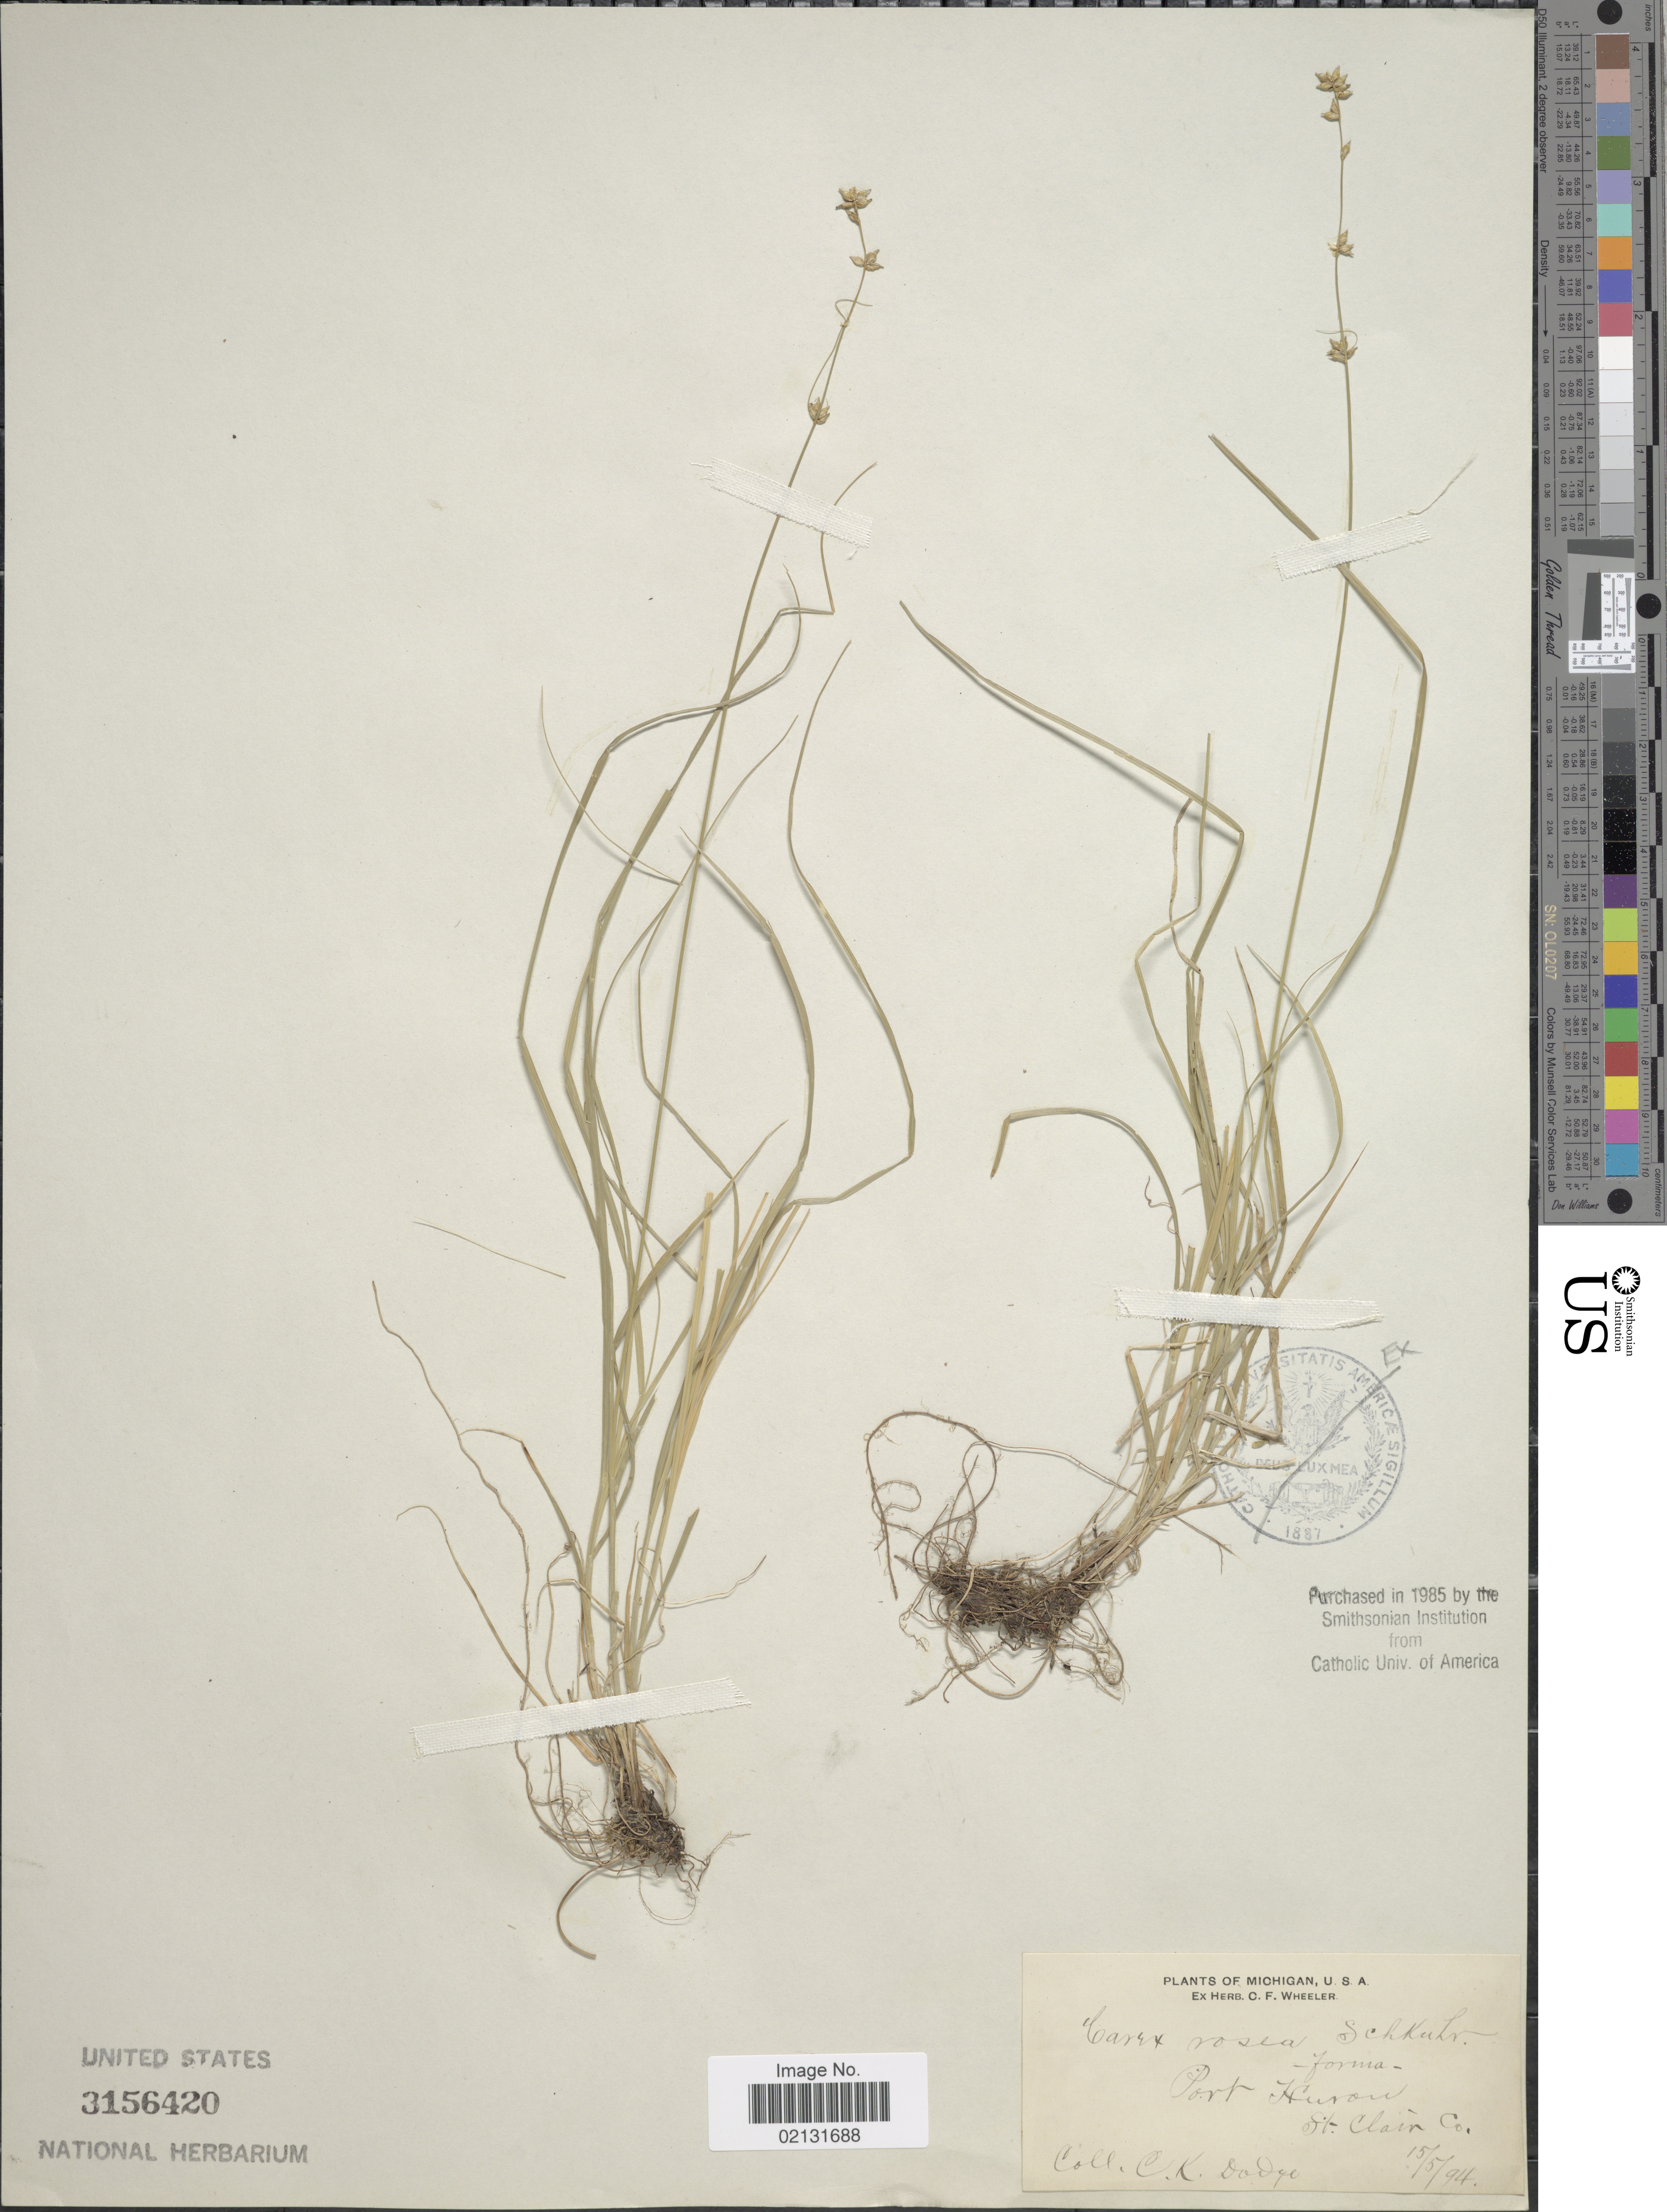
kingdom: Plantae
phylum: Tracheophyta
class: Liliopsida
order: Poales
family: Cyperaceae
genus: Carex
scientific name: Carex rosea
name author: Willd.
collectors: C. Dodge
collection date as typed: Transcribed d/m/y: 15/5/94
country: United States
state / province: Michigan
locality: Port Huron, St. Clair Co.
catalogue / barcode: US 3156420